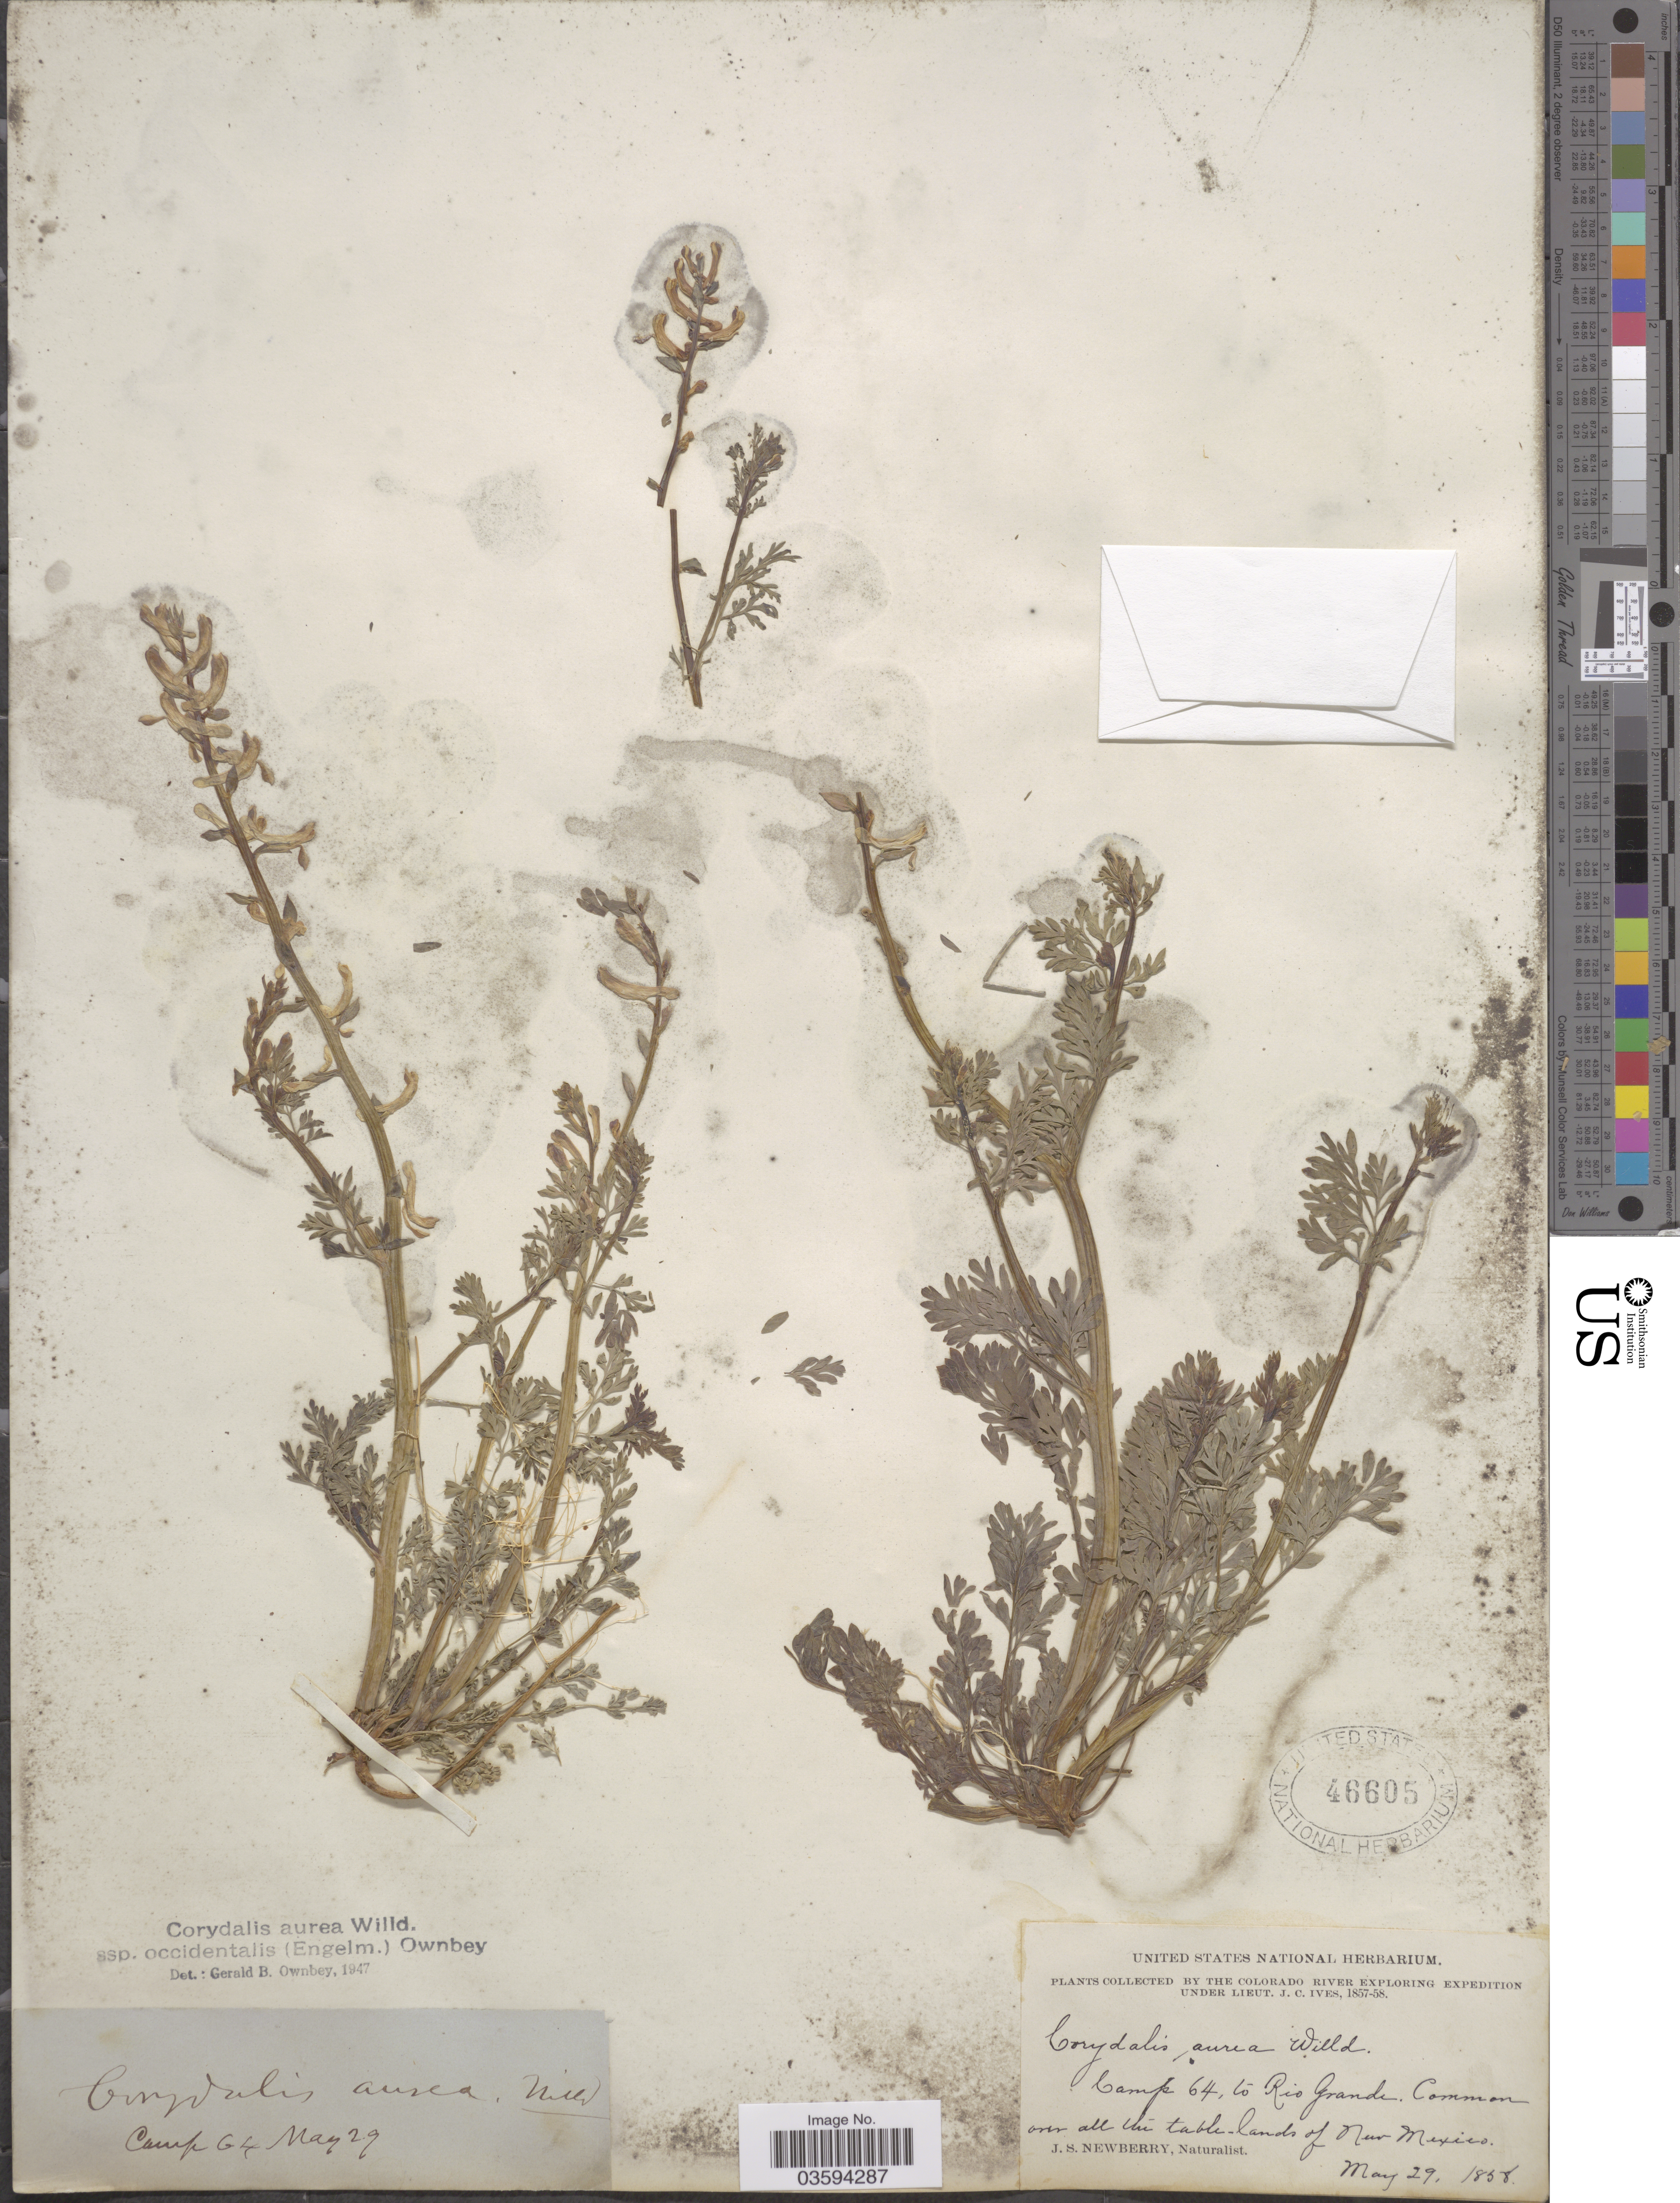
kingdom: Plantae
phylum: Tracheophyta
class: Magnoliopsida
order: Ranunculales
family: Papaveraceae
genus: Corydalis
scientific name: Corydalis aurea subsp. occidentalis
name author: Willd.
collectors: J. S. Newberry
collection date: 1858-05-29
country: United States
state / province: New Mexico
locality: Camp 64, to Rio Grande. Common over all the tablelands of New Mexico.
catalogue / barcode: US 46605